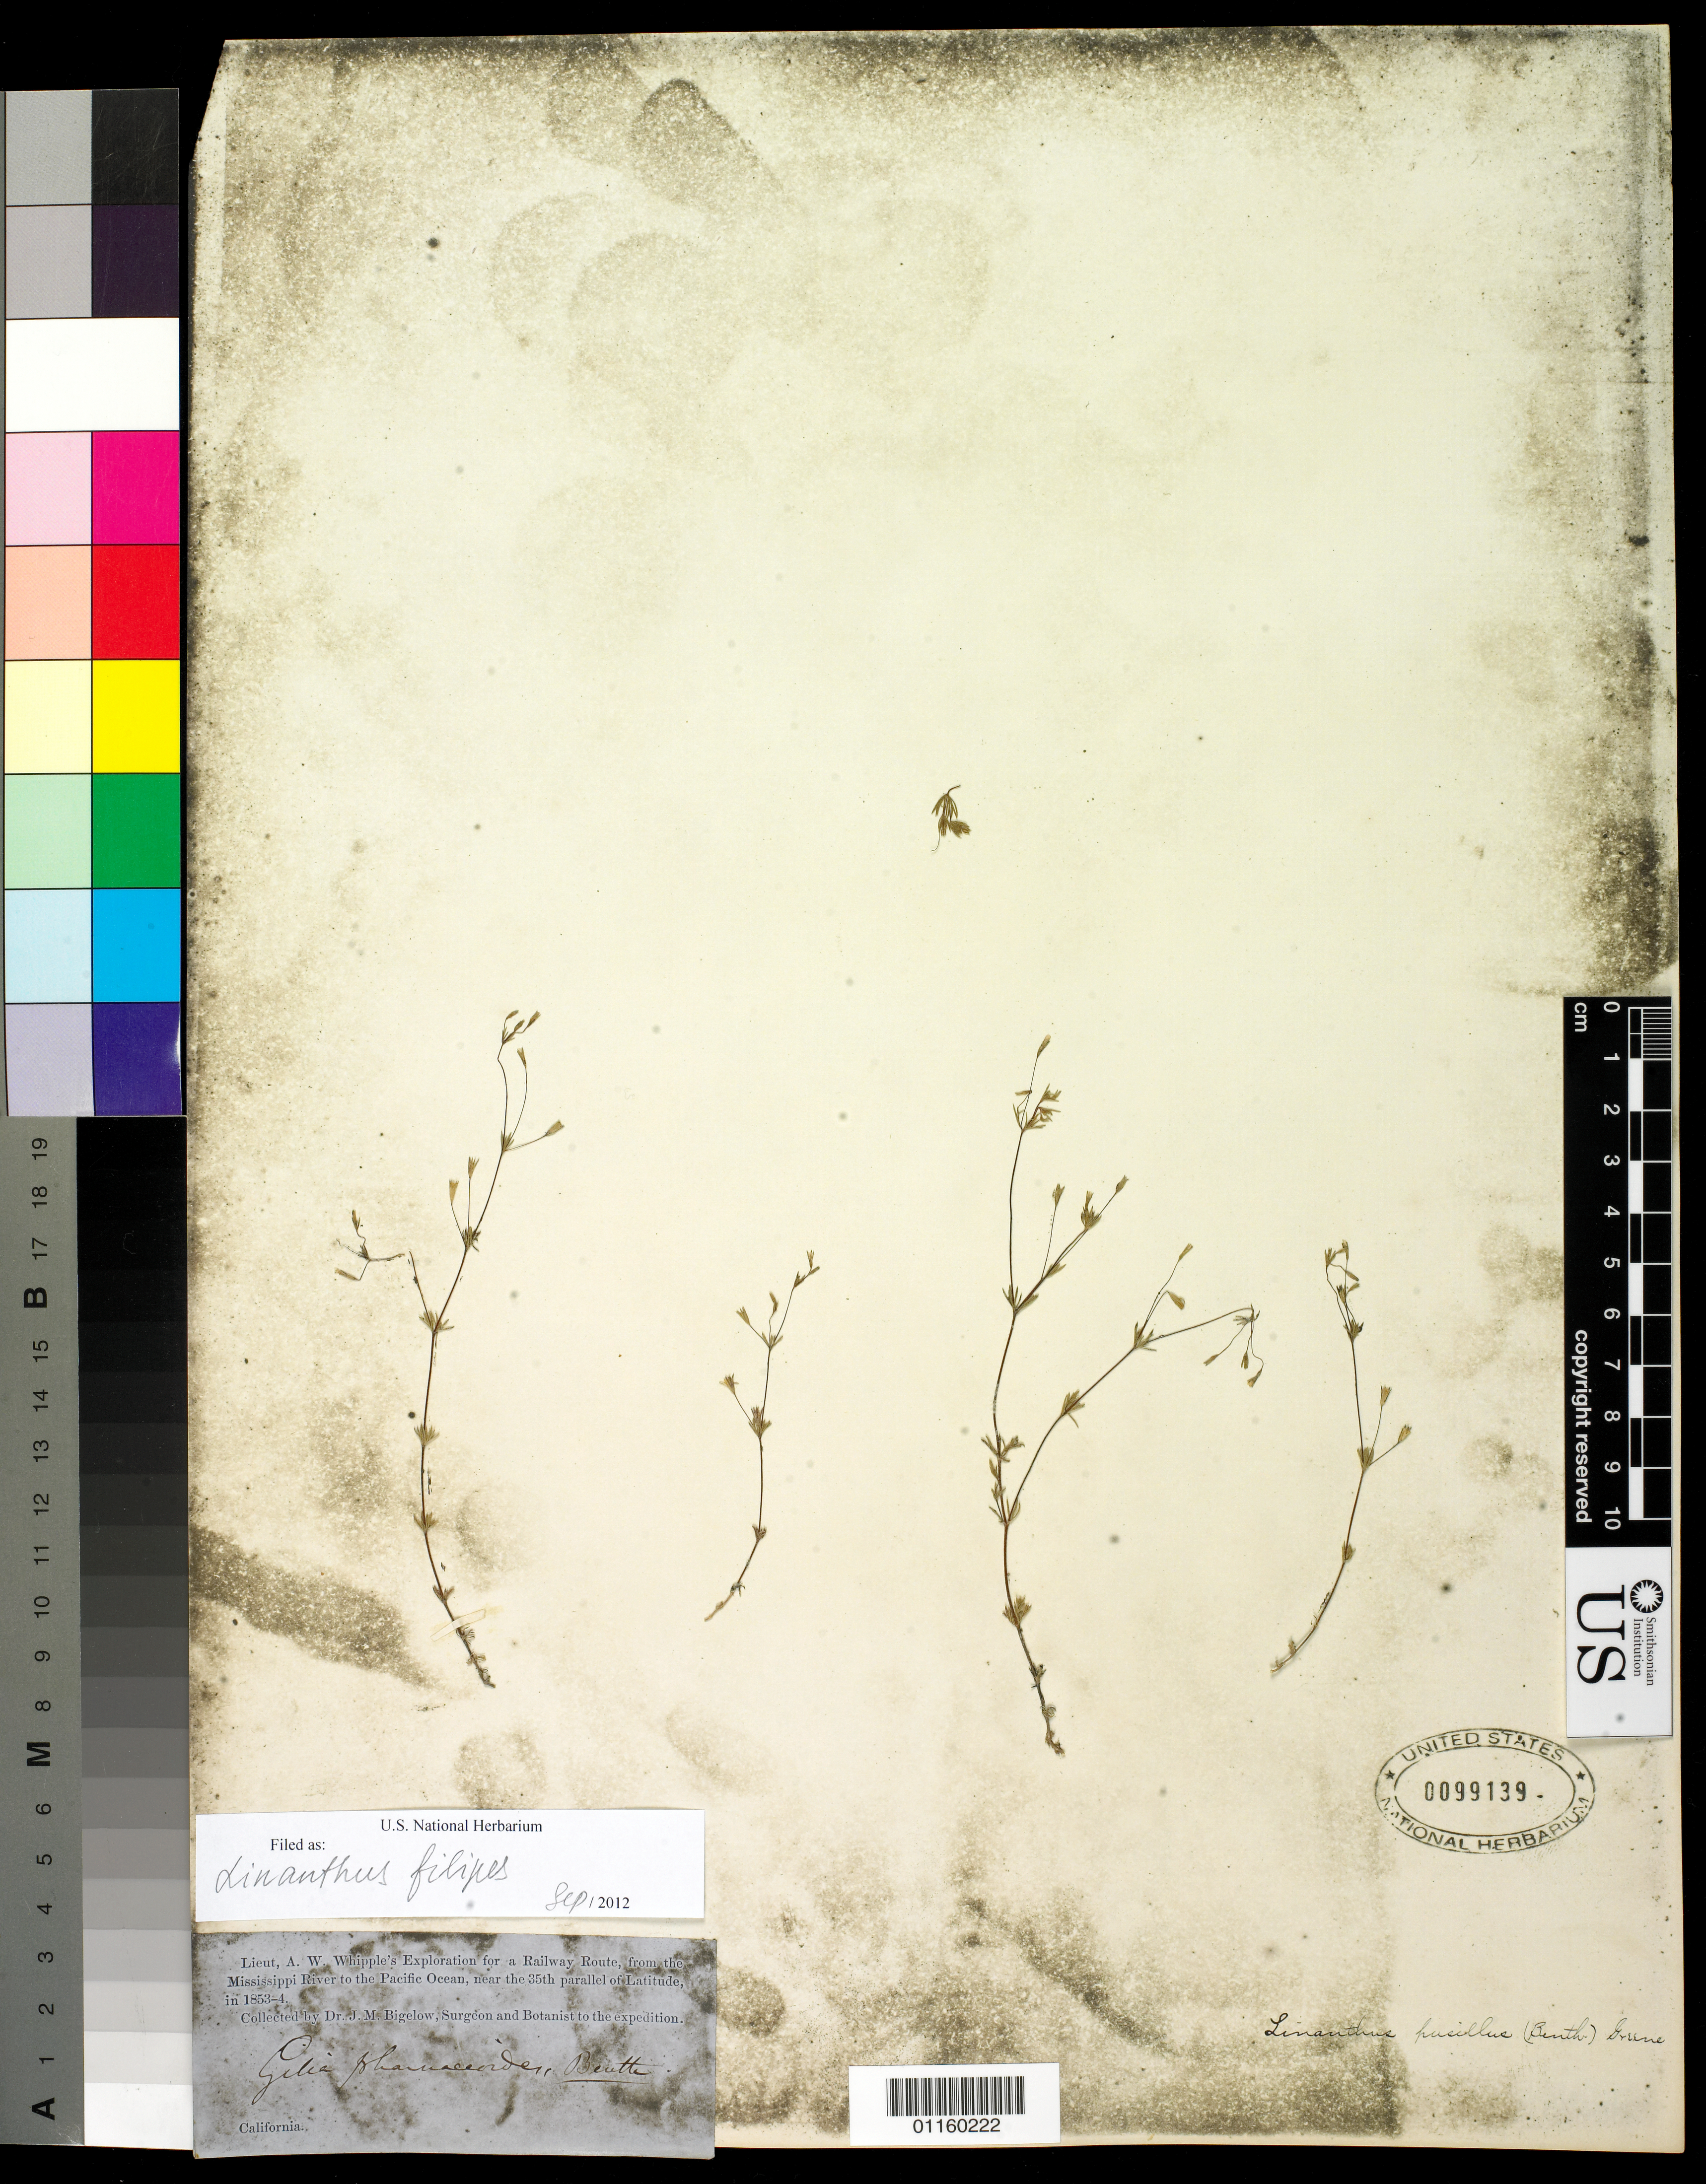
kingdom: Plantae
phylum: Tracheophyta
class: Magnoliopsida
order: Ericales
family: Polemoniaceae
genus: Leptosiphon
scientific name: Leptosiphon filipes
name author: (Benth.) J.M. Porter & L.A. Johnson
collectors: J. M. Bigelow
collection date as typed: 1853 to -- --- 1854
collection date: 1853/1854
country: United States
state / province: California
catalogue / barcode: US 99139